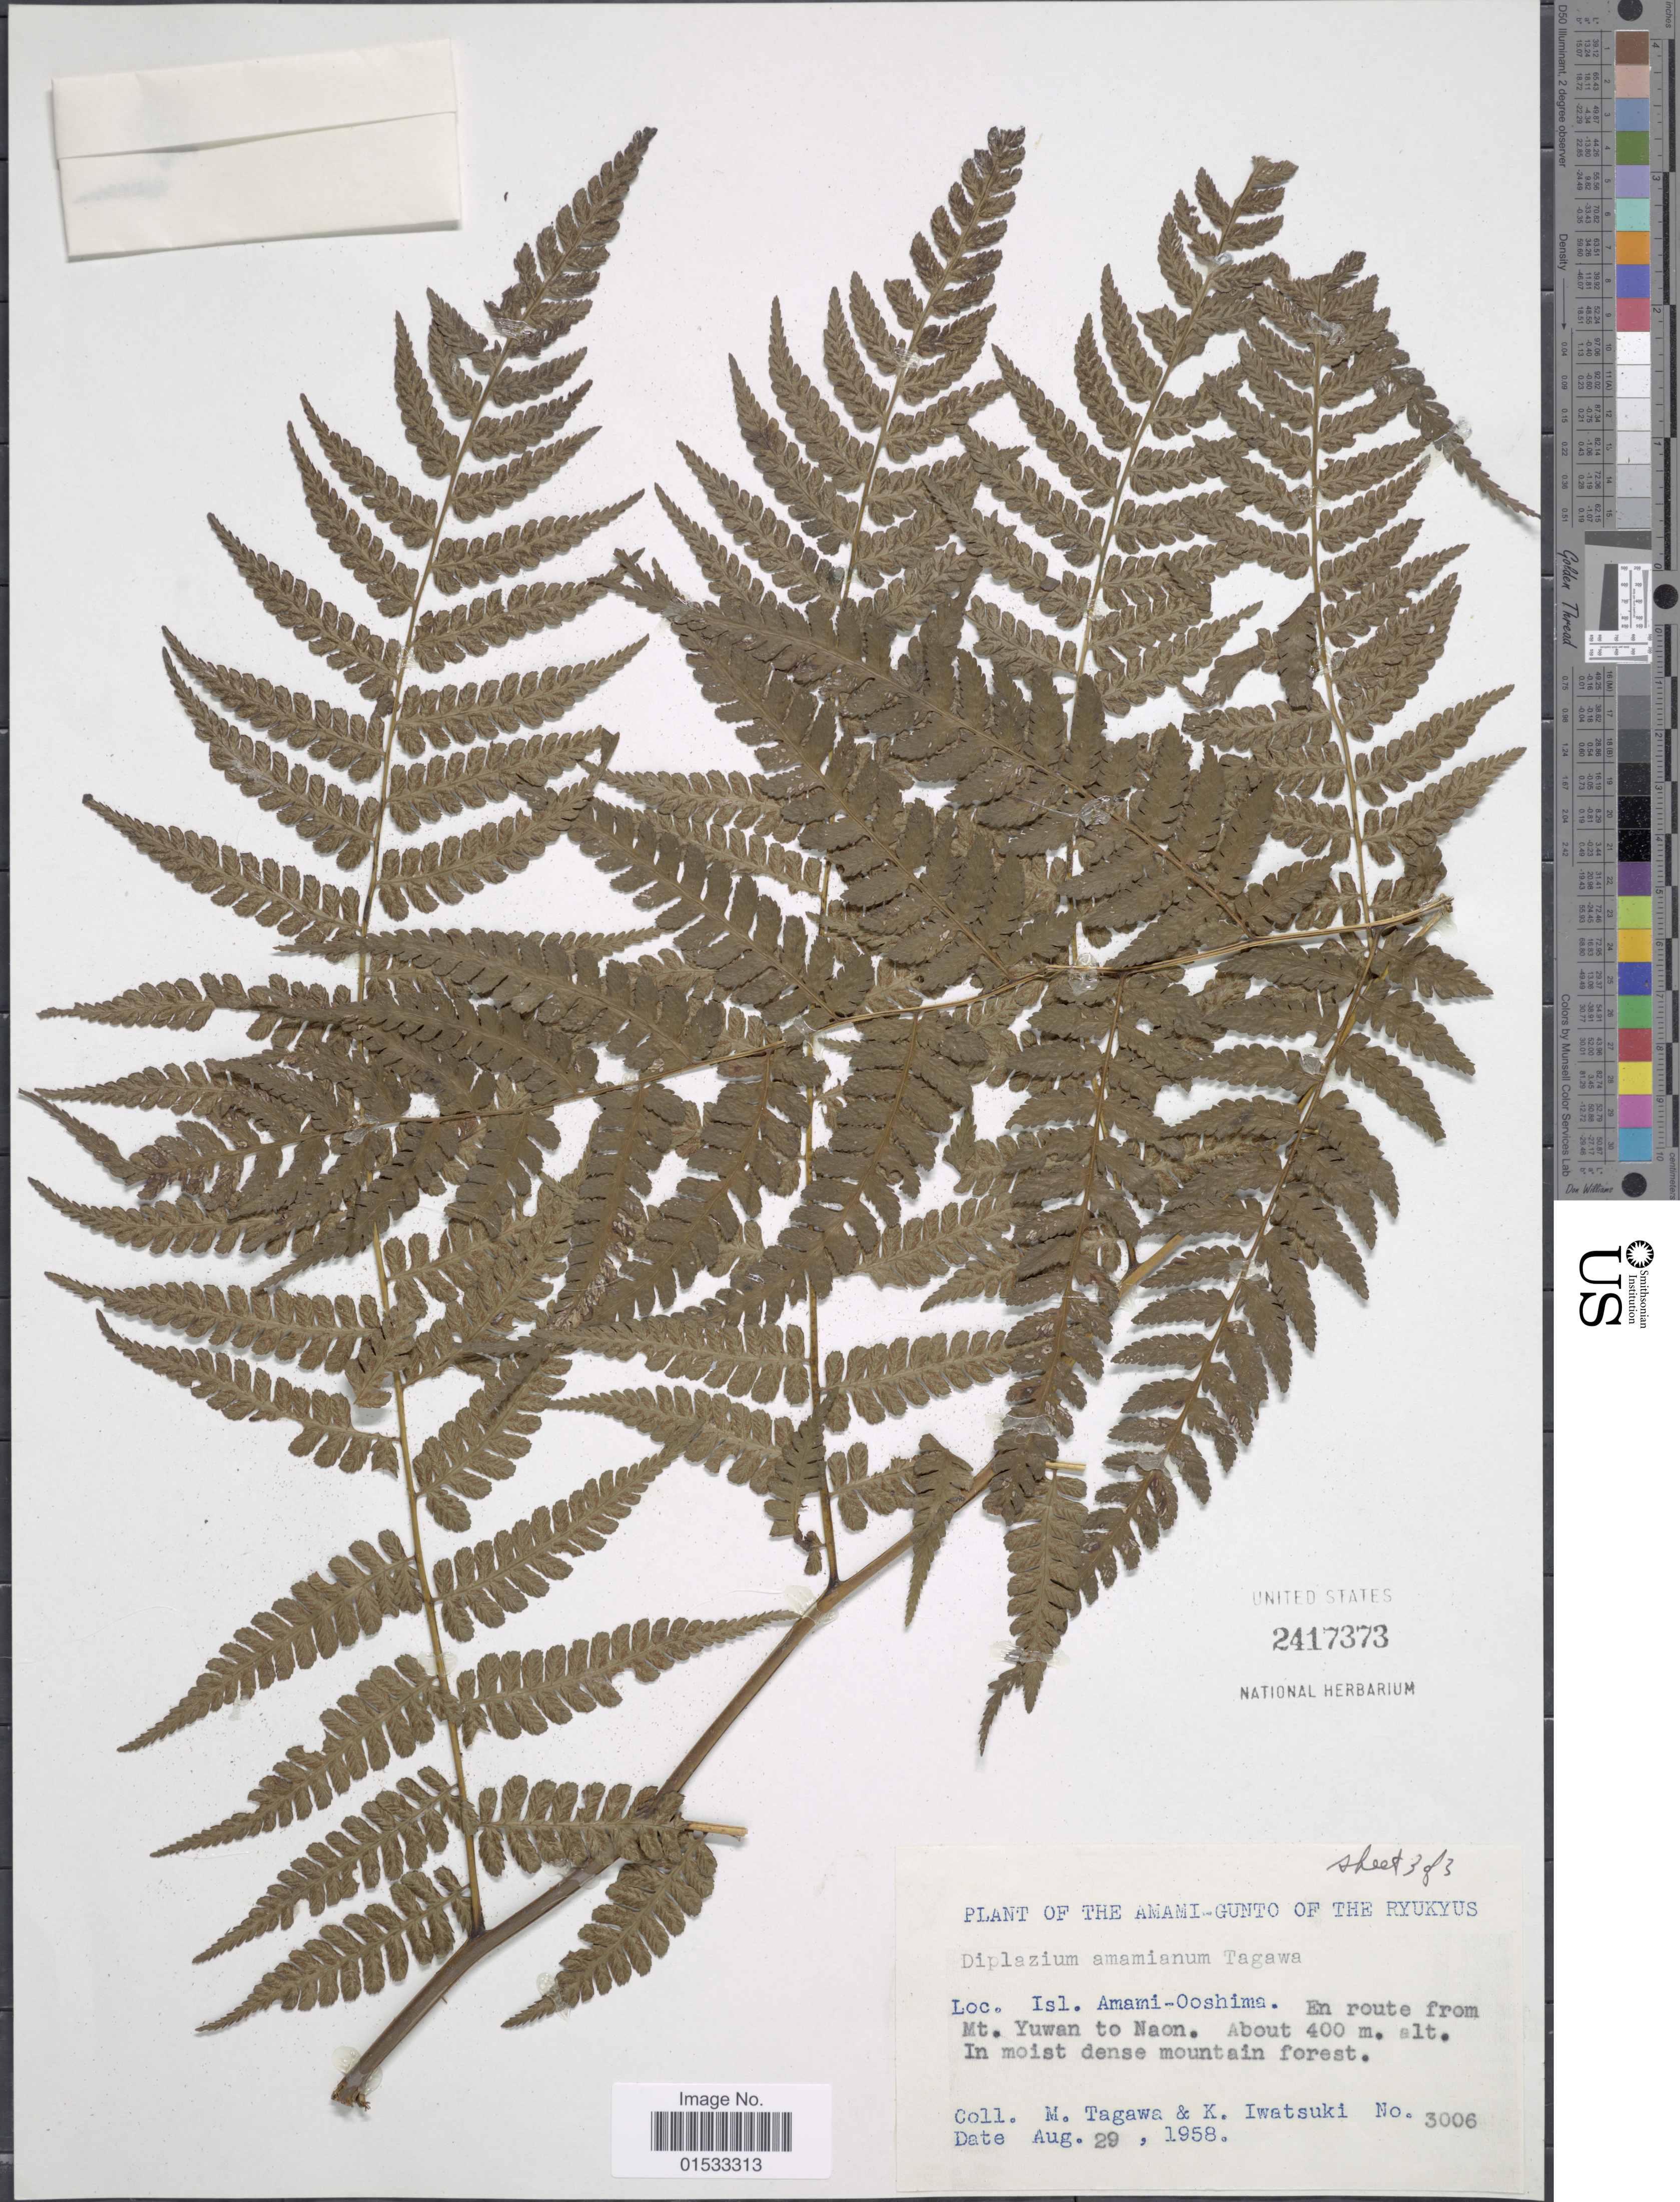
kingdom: Plantae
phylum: Tracheophyta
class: Polypodiopsida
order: Polypodiales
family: Athyriaceae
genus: Diplazium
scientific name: Diplazium amamianum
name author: Tagawa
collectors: M. Tagawa & K. Iwatsuki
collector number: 3006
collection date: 1958-08-29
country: Japan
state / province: Okinawa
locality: Amami- Gunto of the Ryukyus, Isl. Amami- Ooshima, en route from Mt. Yuwan to Naon.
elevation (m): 400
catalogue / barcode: US 2417373